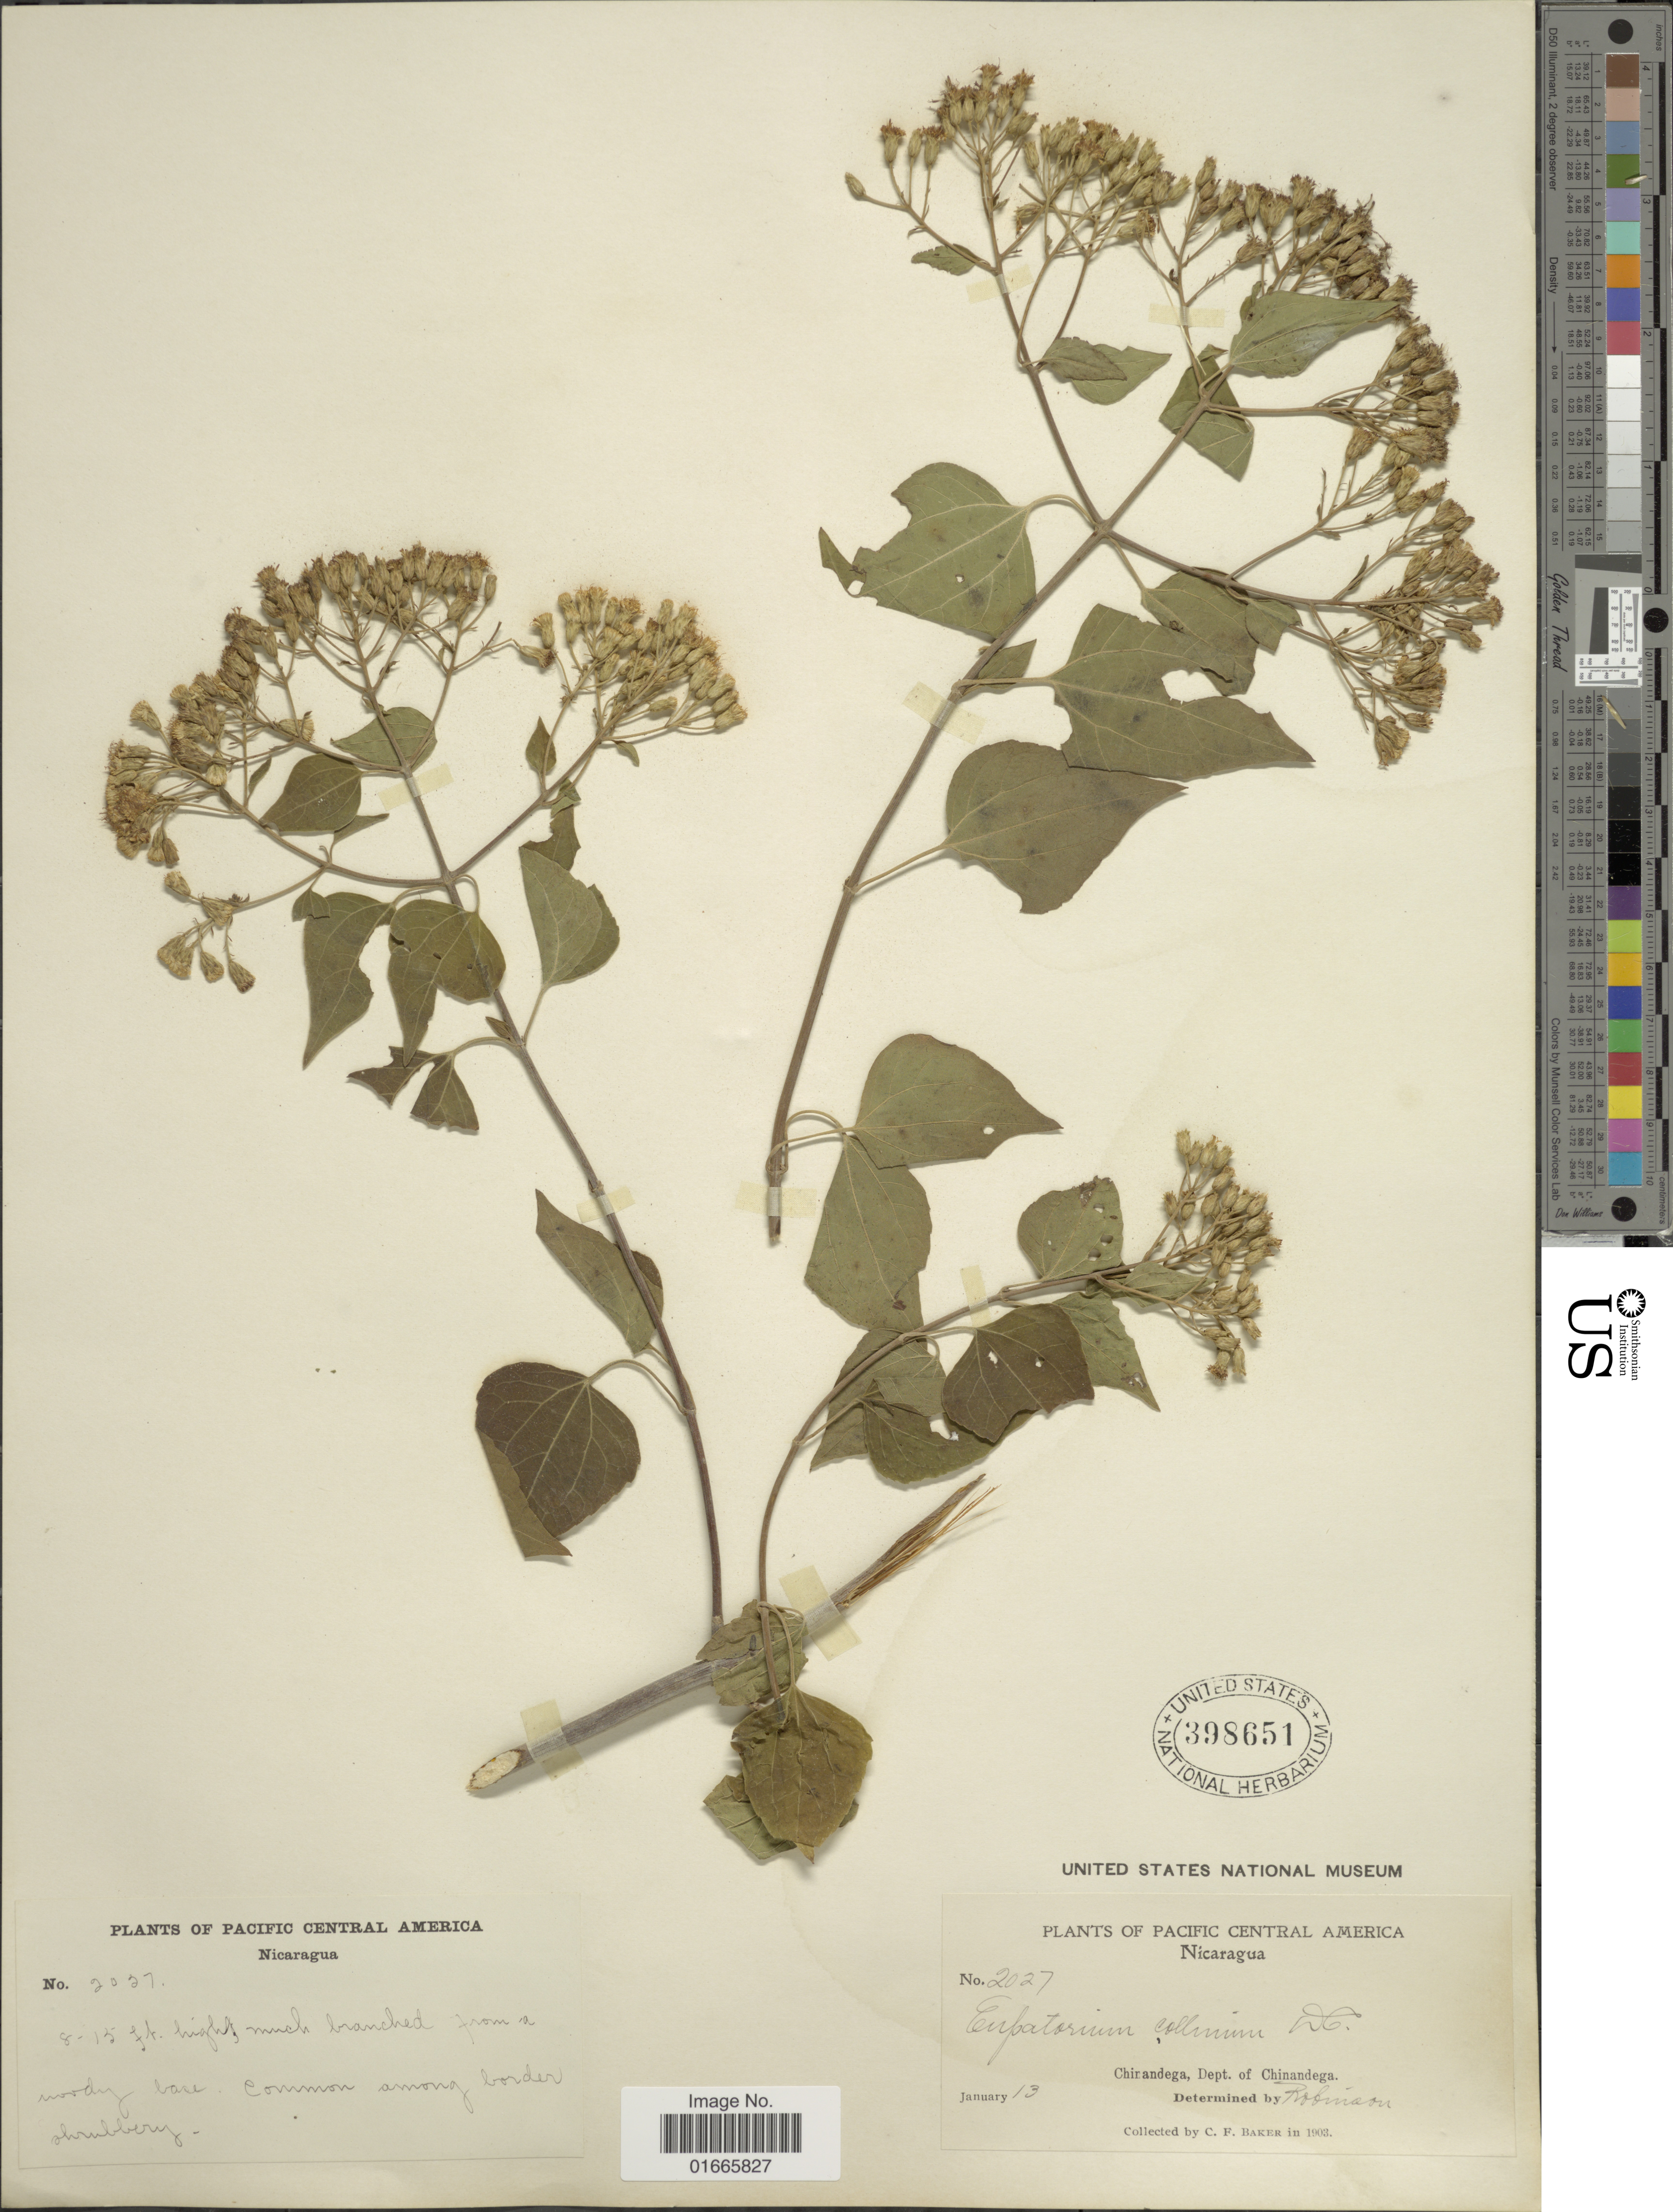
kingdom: Plantae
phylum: Tracheophyta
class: Magnoliopsida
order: Asterales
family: Asteraceae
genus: Chromolaena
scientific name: Chromolaena collina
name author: (DC.) R.M. King & H. Rob.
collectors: C. F. Baker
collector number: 2027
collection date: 1903-01-13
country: Nicaragua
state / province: Chinandega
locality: Chinandega, Department of Chinandega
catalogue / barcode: US 398651